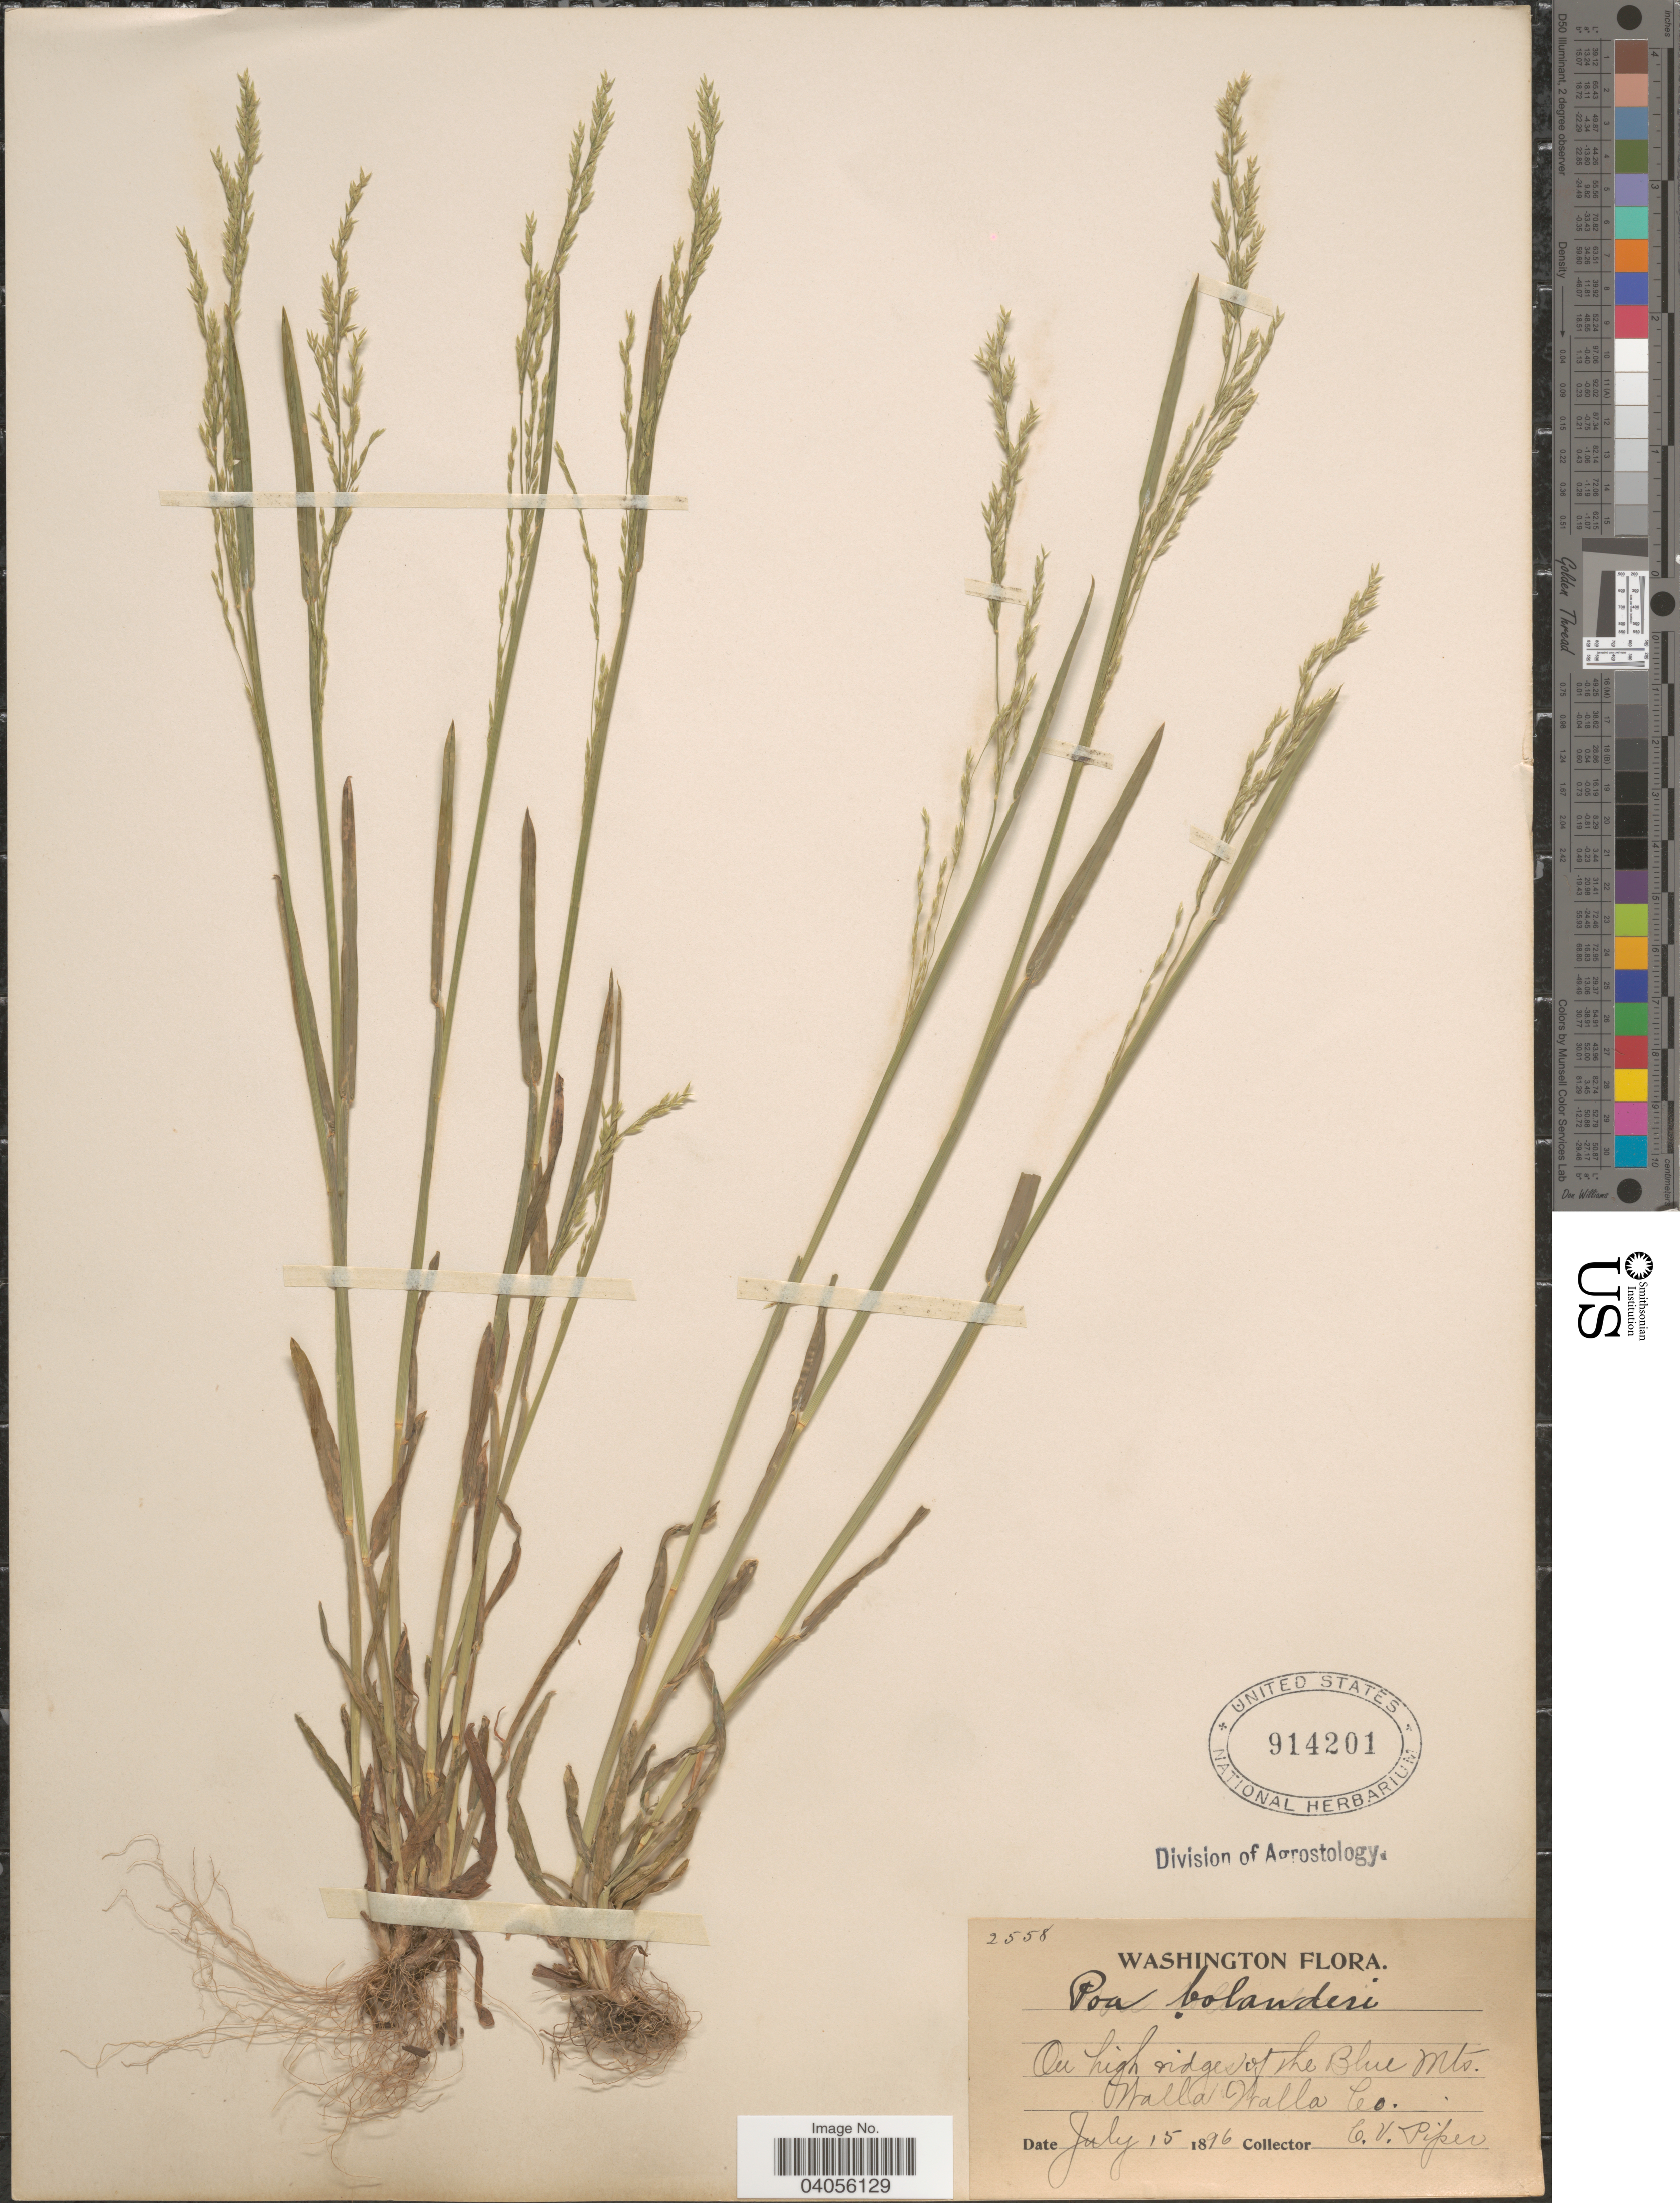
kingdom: Plantae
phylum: Tracheophyta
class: Liliopsida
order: Poales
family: Poaceae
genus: Poa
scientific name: Poa bolanderi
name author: Vasey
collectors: C. V. Piper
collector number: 2558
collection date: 1896-07-15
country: United States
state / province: Washington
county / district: Walla Walla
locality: On high ridge of the Blue Mts. Walla Walla Co.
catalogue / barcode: US 914201